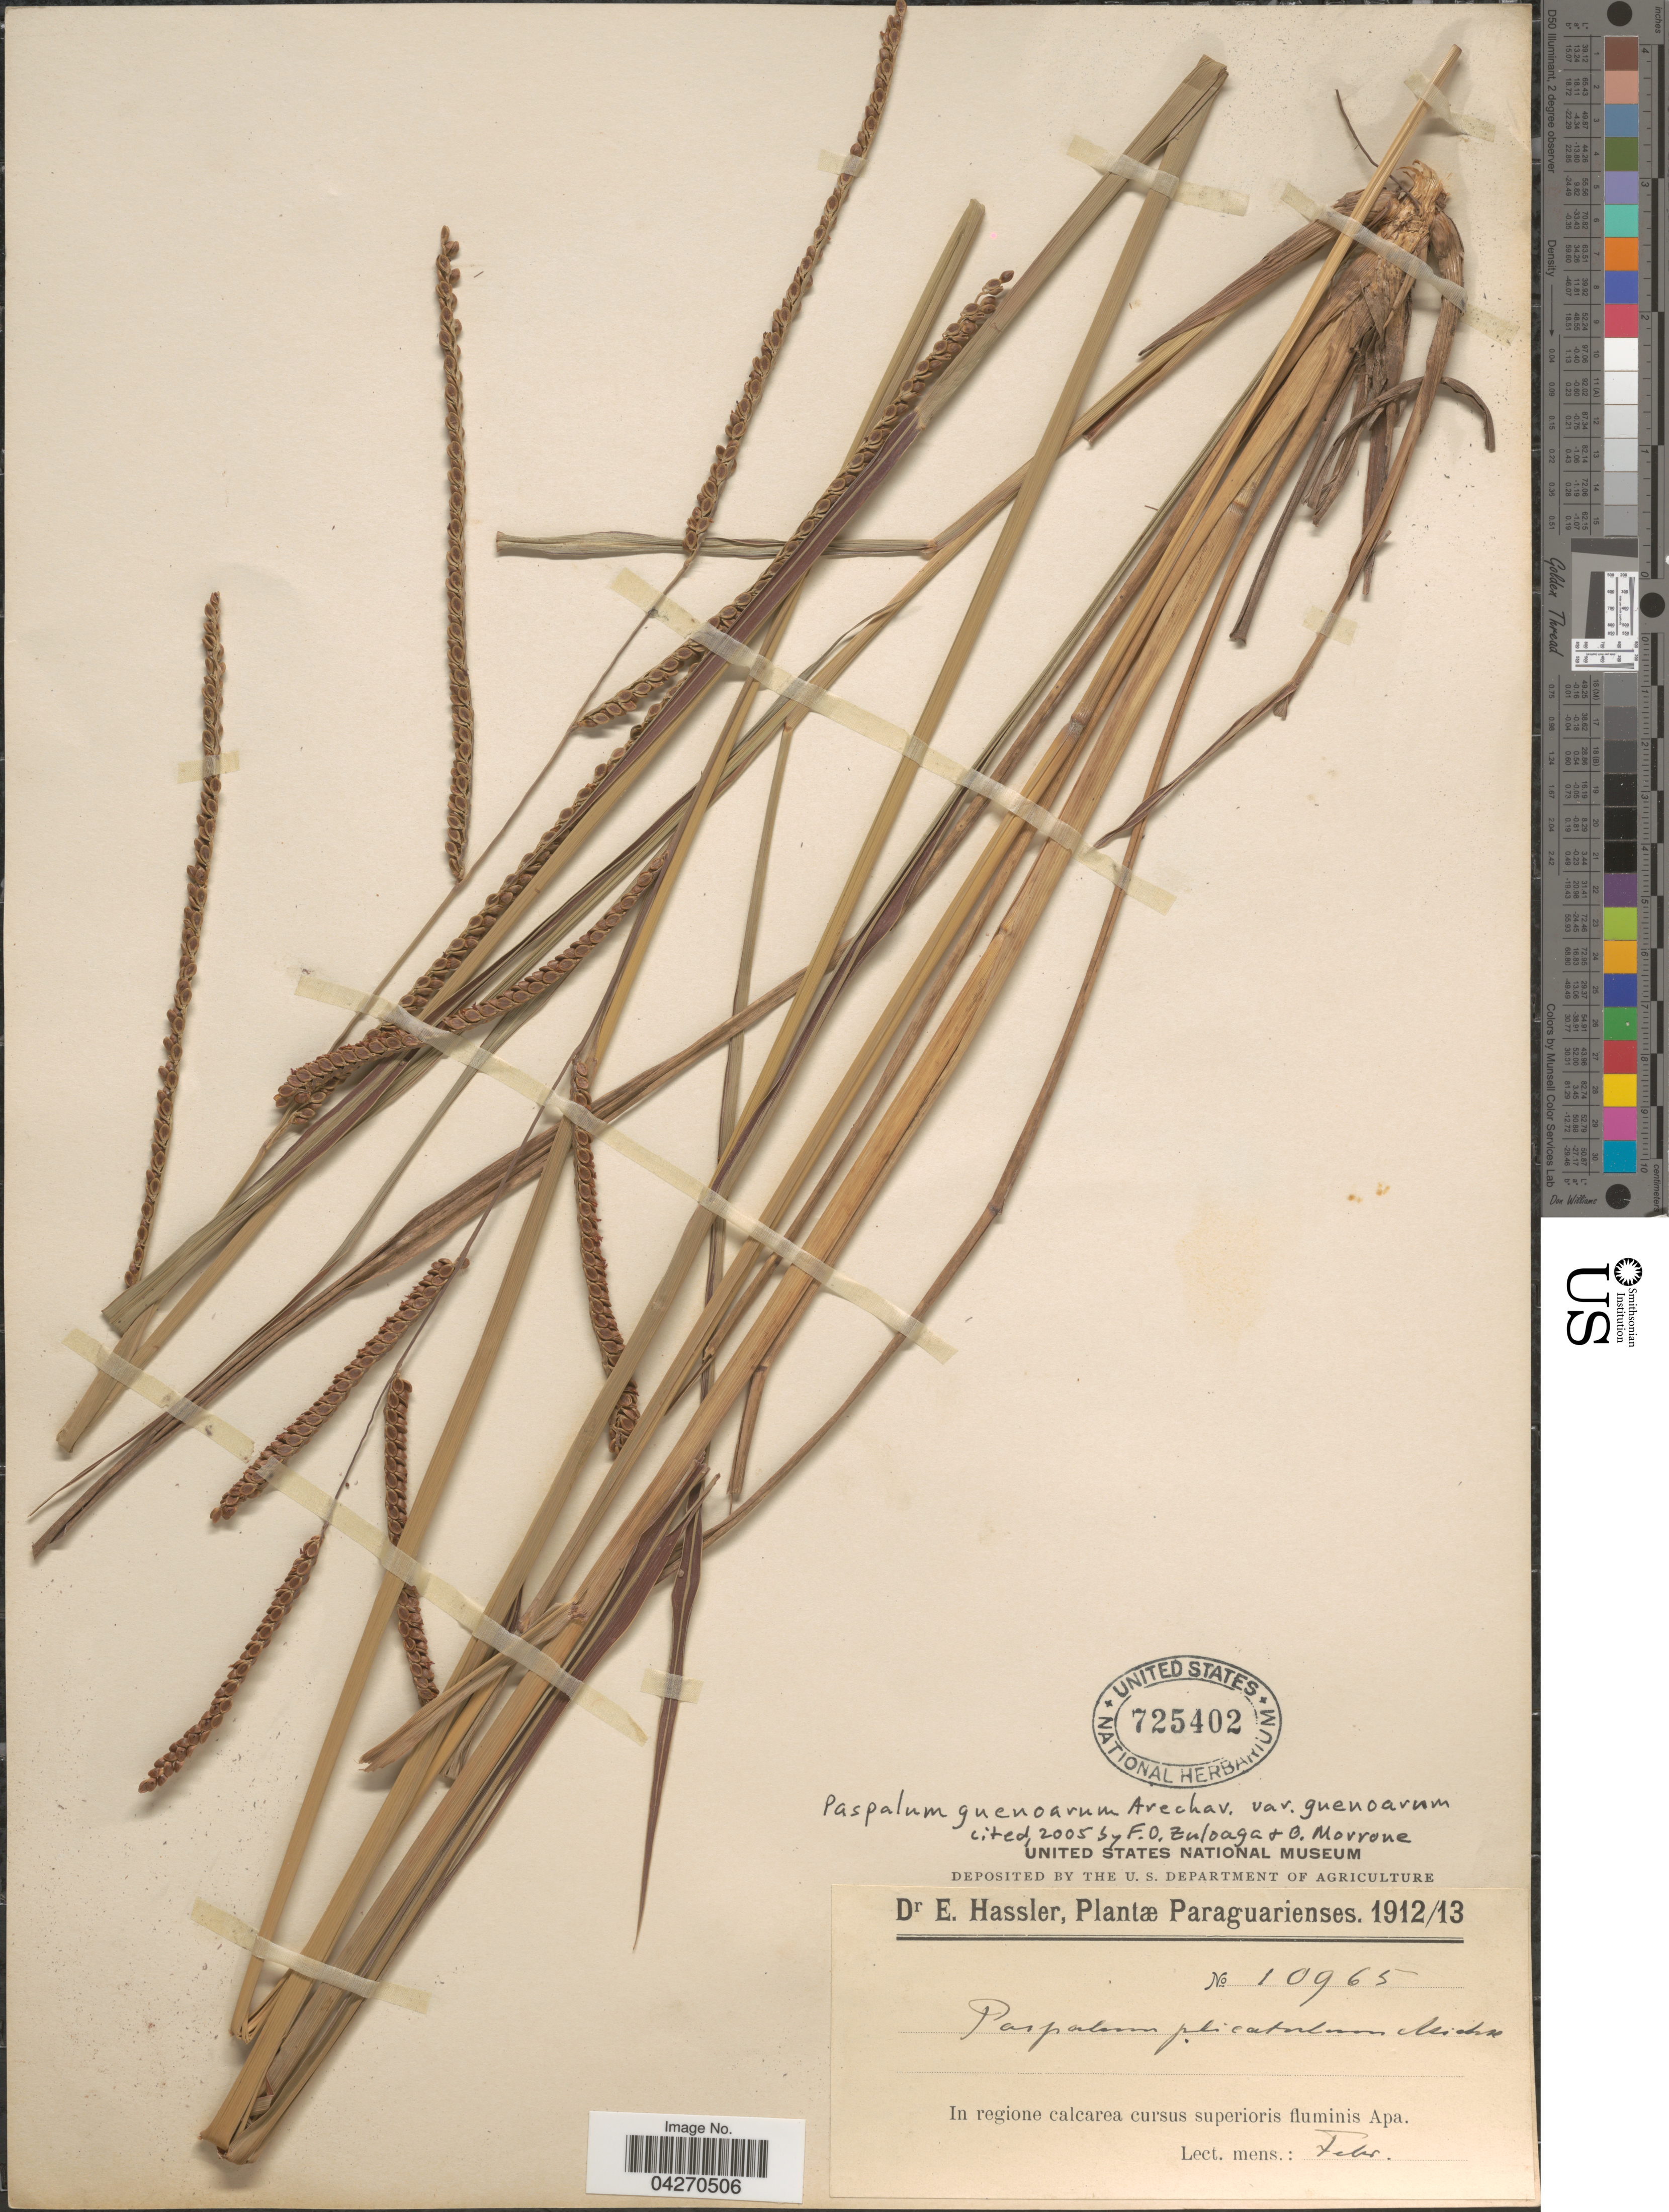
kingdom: Plantae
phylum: Tracheophyta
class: Liliopsida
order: Poales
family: Poaceae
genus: Paspalum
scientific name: Paspalum guenoarum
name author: Arechav.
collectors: E. Hassler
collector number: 10965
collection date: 1912-02/1913-02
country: Paraguay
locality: In regione calcarea cursus superioris fluminis Apa.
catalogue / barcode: US 725402